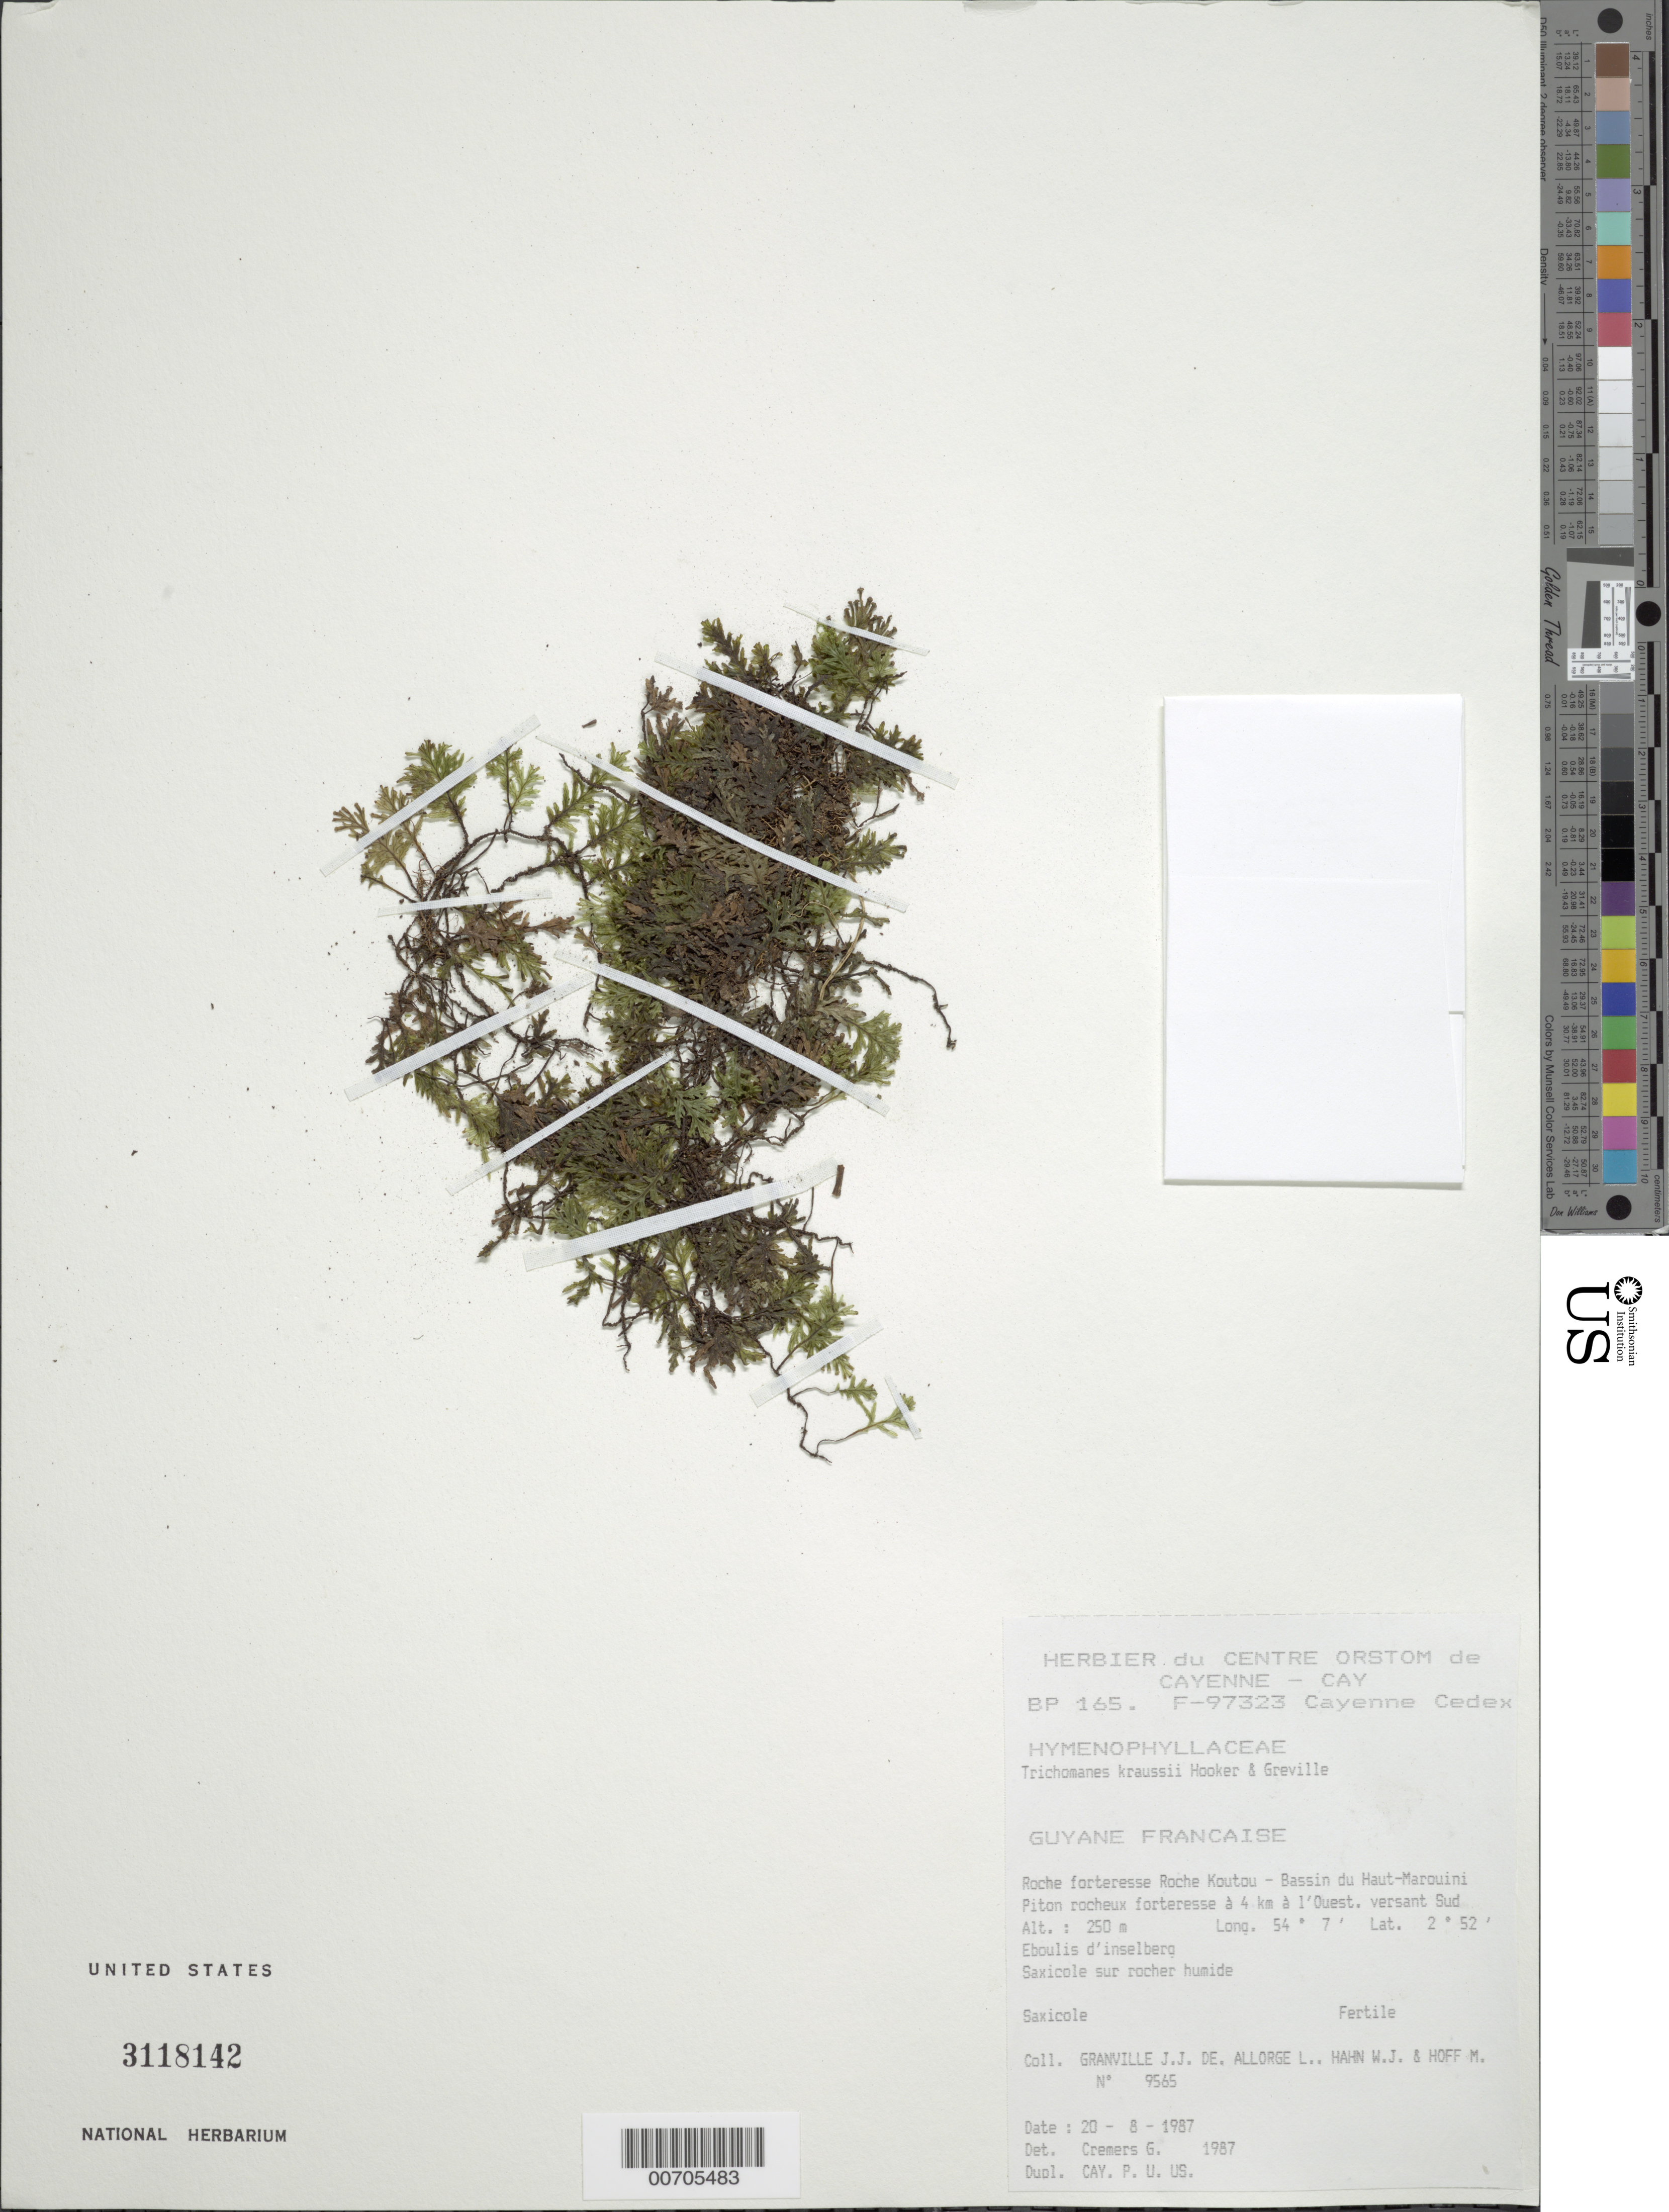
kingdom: Plantae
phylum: Tracheophyta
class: Polypodiopsida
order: Hymenophyllales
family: Hymenophyllaceae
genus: Didymoglossum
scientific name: Didymoglossum kraussii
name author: (Hook. & Grev.) C. Presl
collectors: J.-J. de Granville, L. Allorge, W. J. Hahn & M. Hoff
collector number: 9565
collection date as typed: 20-Aug-87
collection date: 1987-08-20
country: French Guiana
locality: Roche Koutou, Bassin du Haut-Marouini. Piton rocheux forteresse a 4 km a l'Oust. versant Sud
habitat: Eboulis d'inselberg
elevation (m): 250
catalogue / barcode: US 3118142